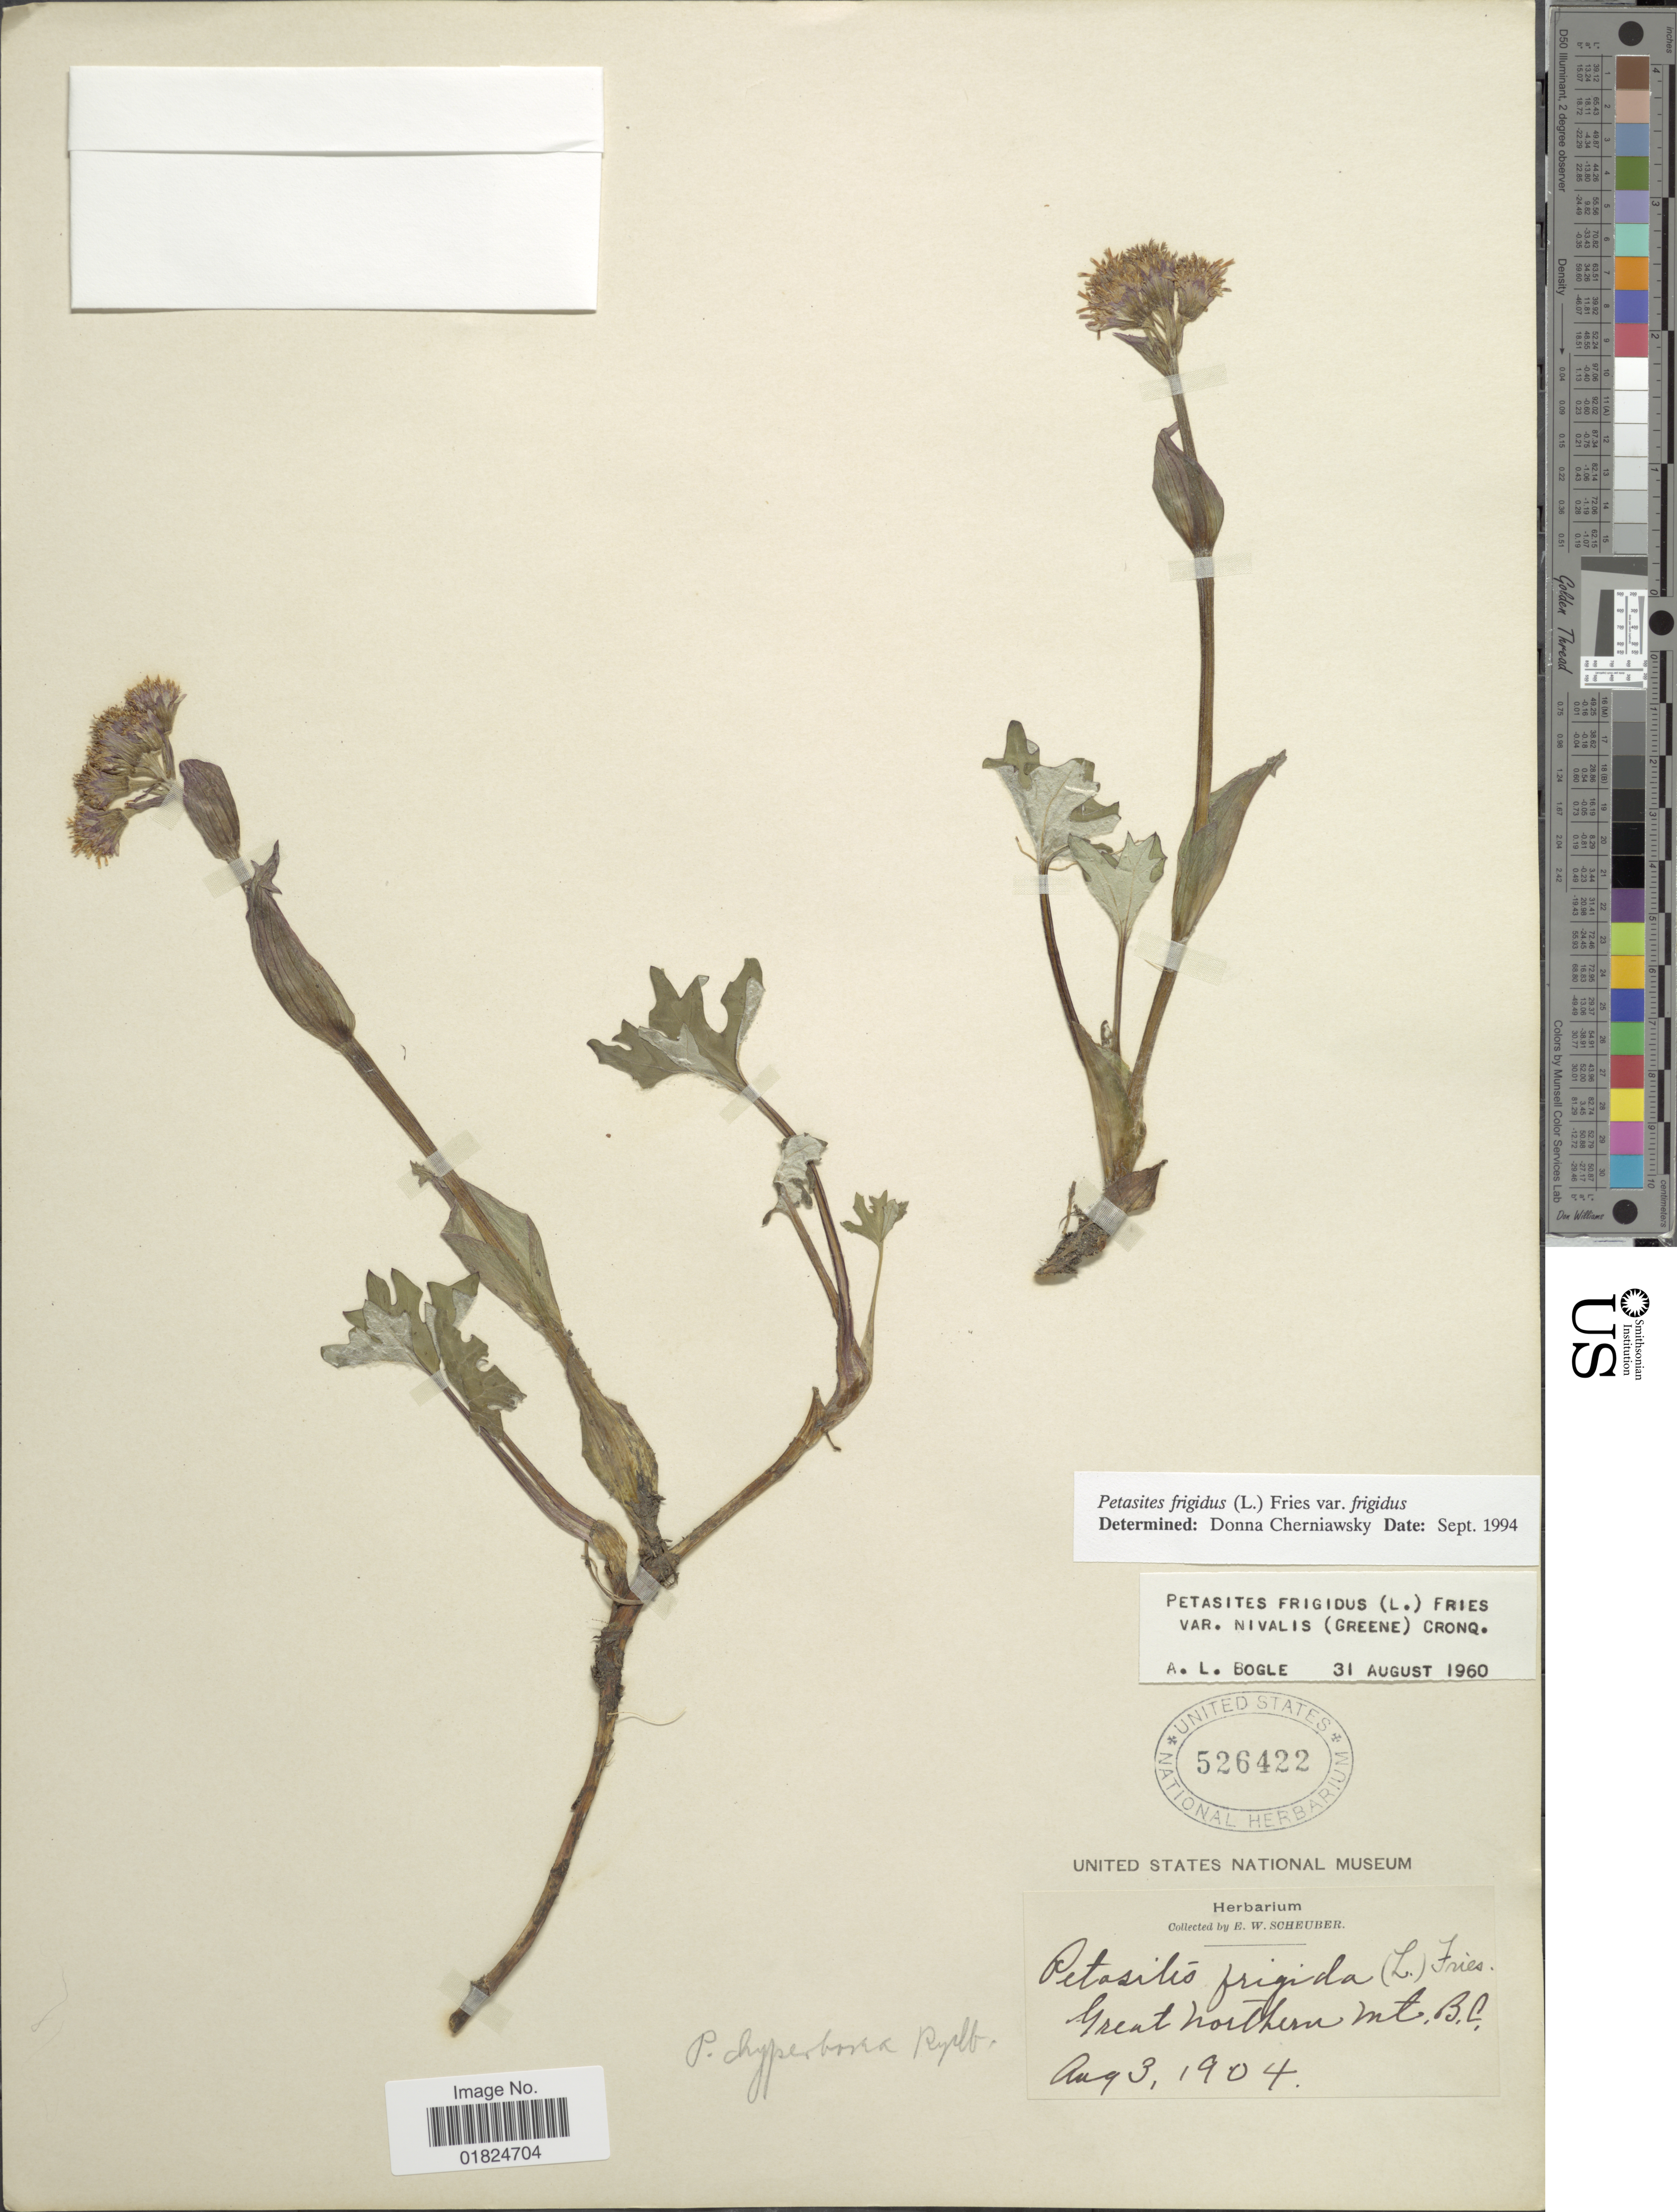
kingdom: Plantae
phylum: Tracheophyta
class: Magnoliopsida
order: Asterales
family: Asteraceae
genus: Petasites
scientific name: Petasites frigidus var. frigidus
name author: (L.) Fr.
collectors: E. Scheuber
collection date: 1904-08-03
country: Canada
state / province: British Columbia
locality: Great Northern Mt. B.C.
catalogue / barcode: US 526422